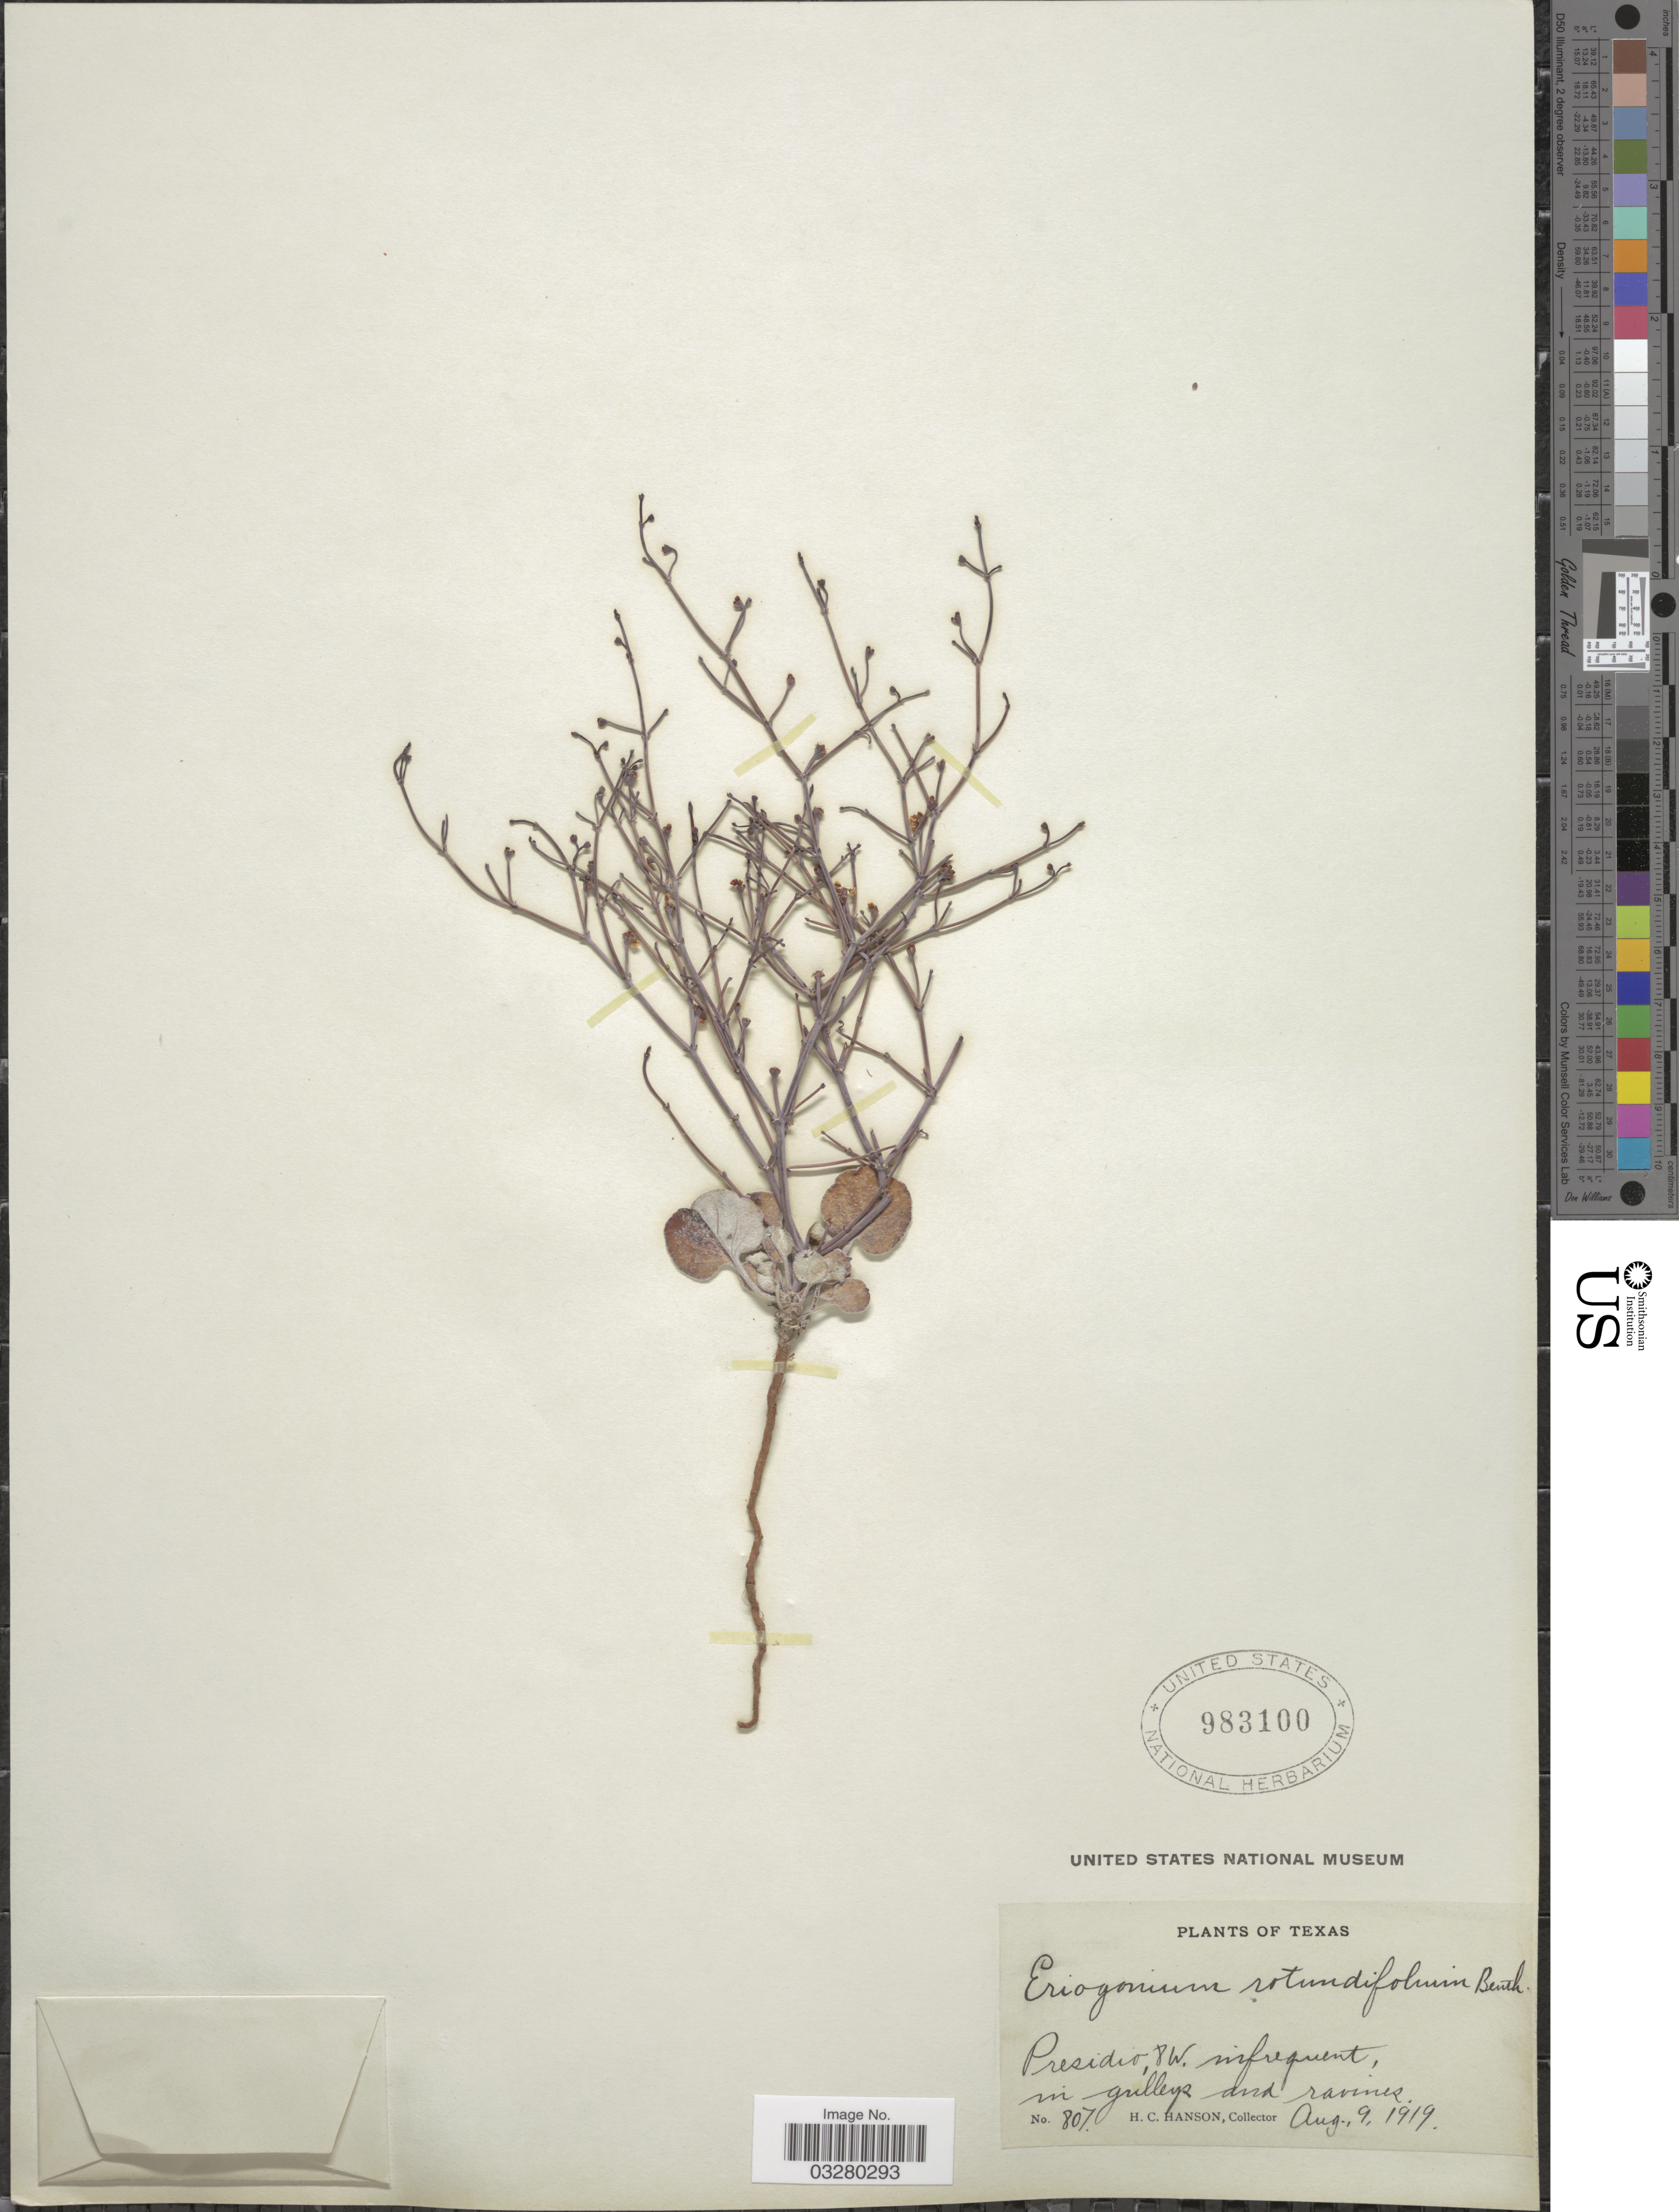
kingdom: Plantae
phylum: Tracheophyta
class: Magnoliopsida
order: Caryophyllales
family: Polygonaceae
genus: Eriogonum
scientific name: Eriogonum rotundifolium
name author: Benth. in DC.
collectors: H. Hanson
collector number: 807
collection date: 1919-08-09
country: United States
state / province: Texas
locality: Presidio, 8 W.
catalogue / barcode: US 983100